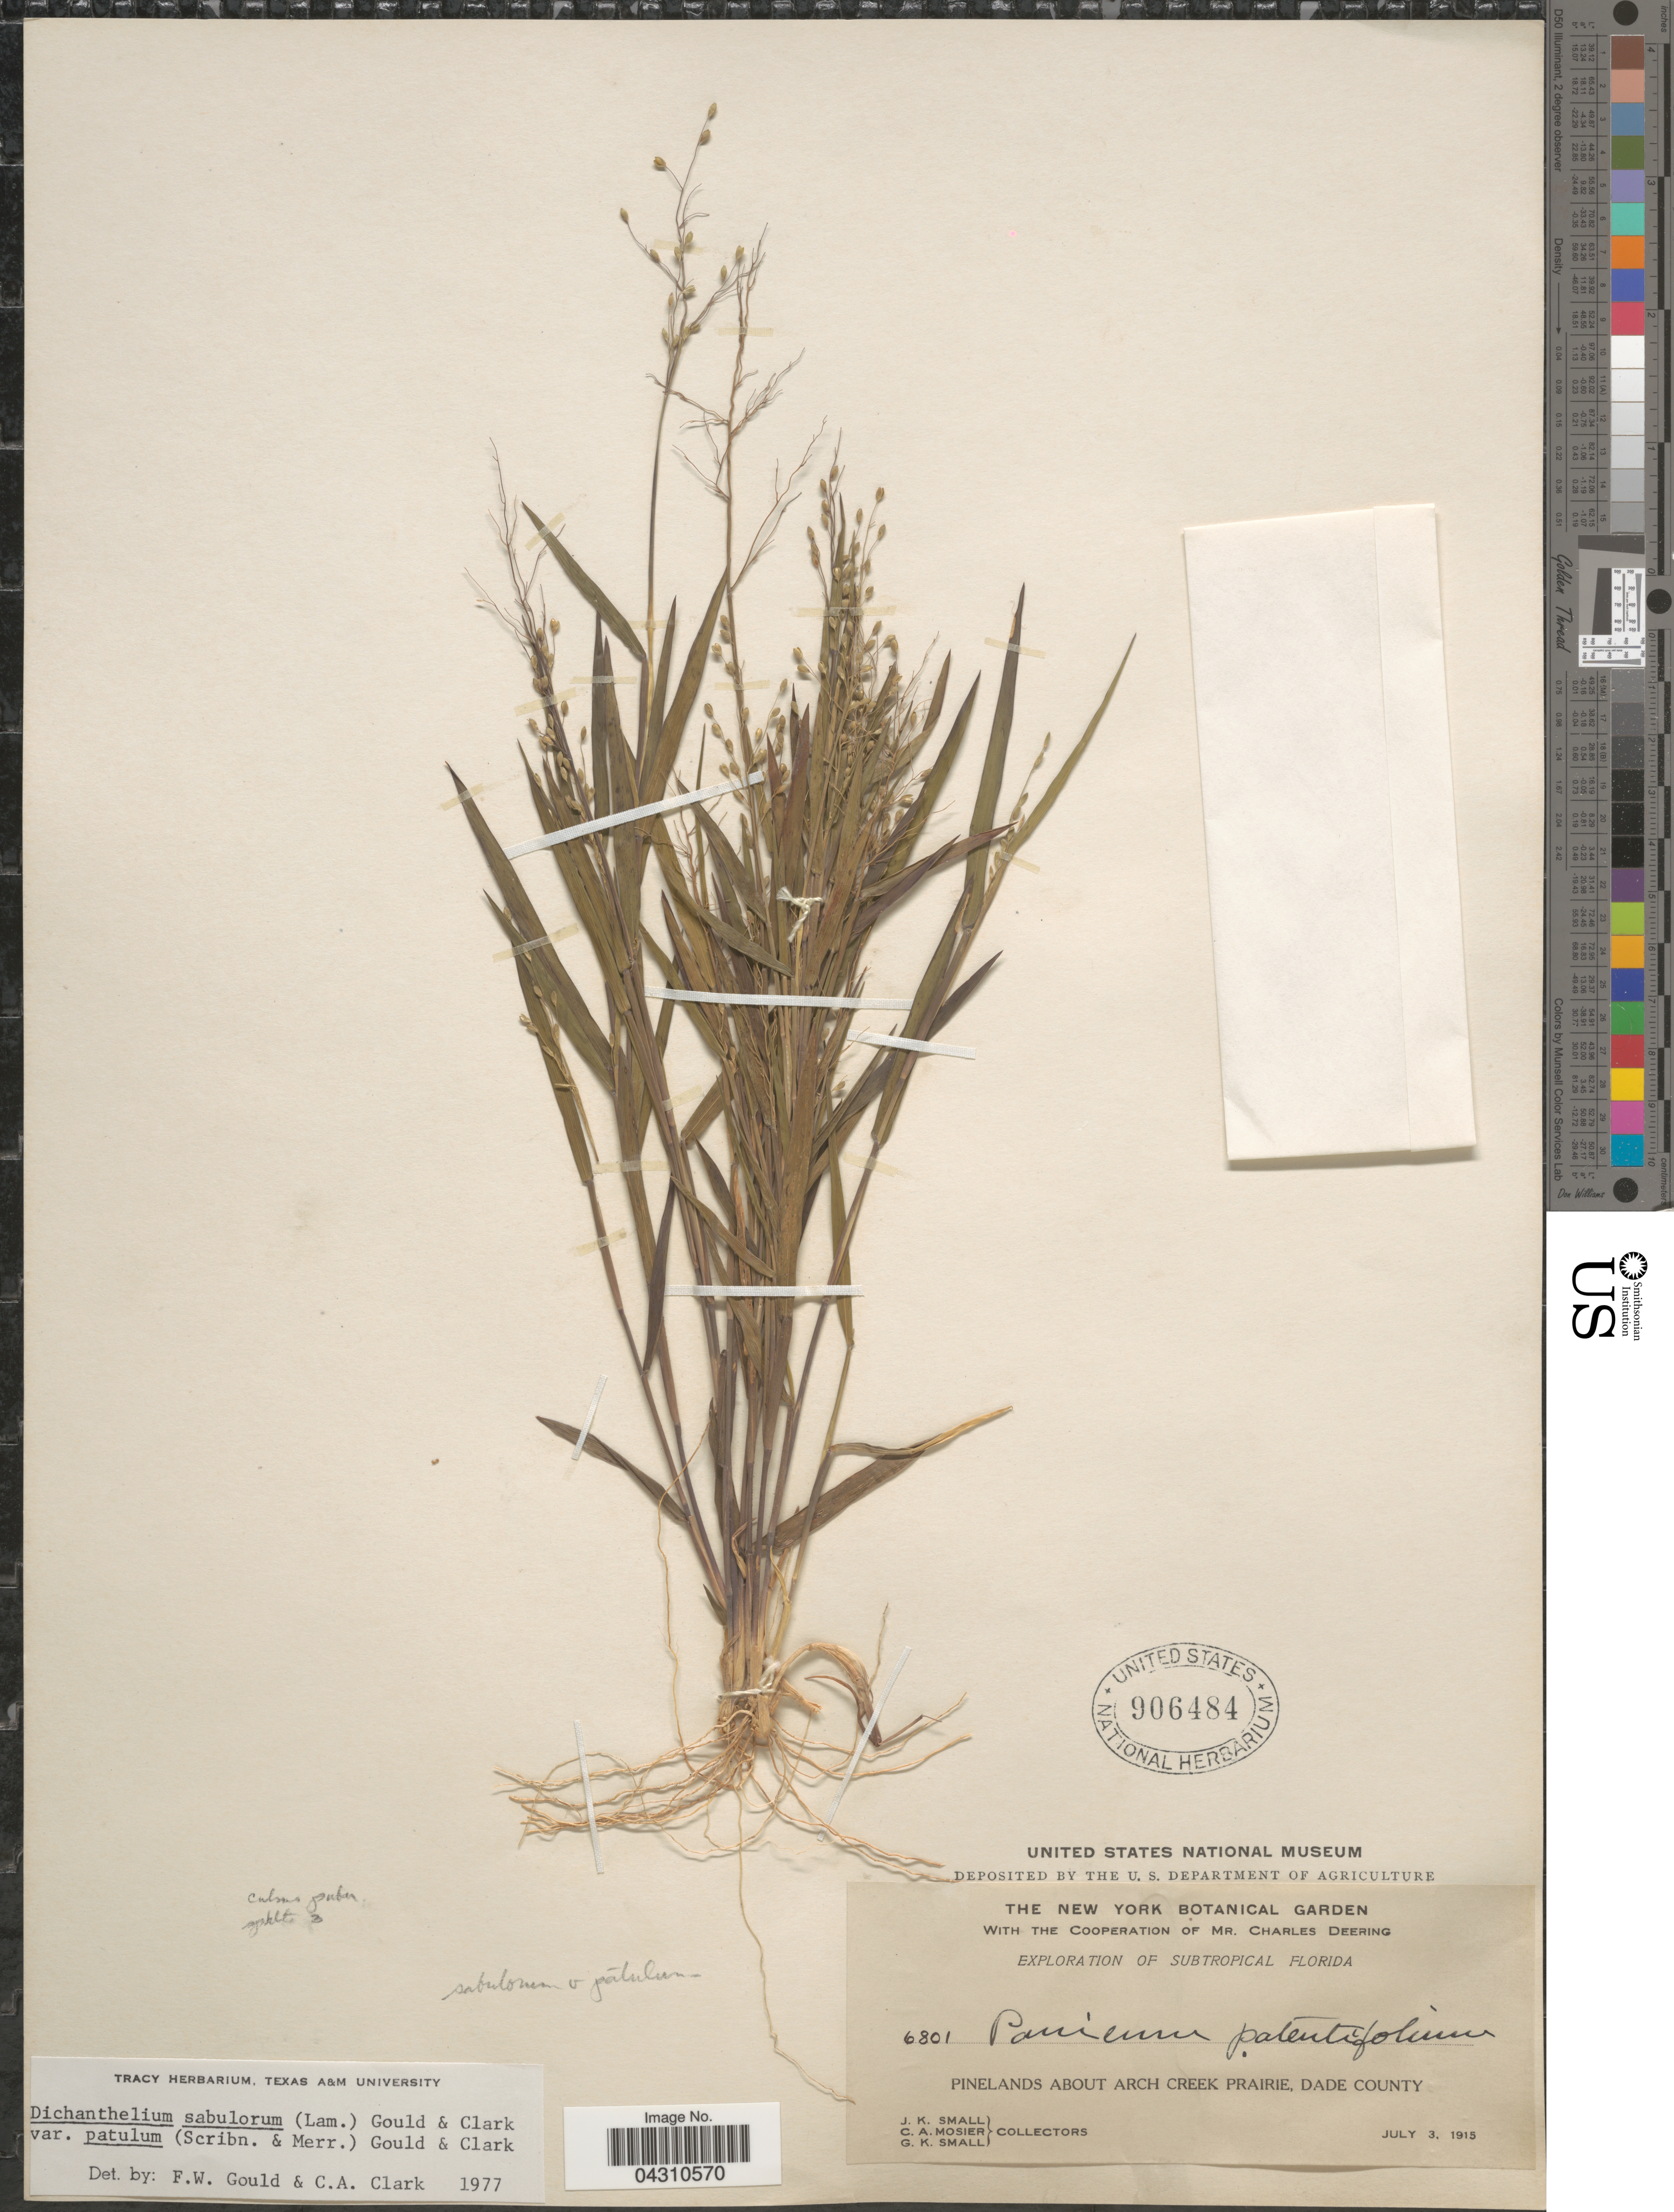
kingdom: Plantae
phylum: Tracheophyta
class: Liliopsida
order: Poales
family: Poaceae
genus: Dichanthelium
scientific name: Dichanthelium portoricense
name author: (Desv. ex Ham.) B.F. Hansen & Wunderlin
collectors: J. K. Small, C. A. Mosier & G. K. Small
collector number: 6801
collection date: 1915-07-03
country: United States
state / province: Florida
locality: Exploration of Subtropical Florida. Pinelands about Arch Creek Prairie, Dade County.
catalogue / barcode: US 906484